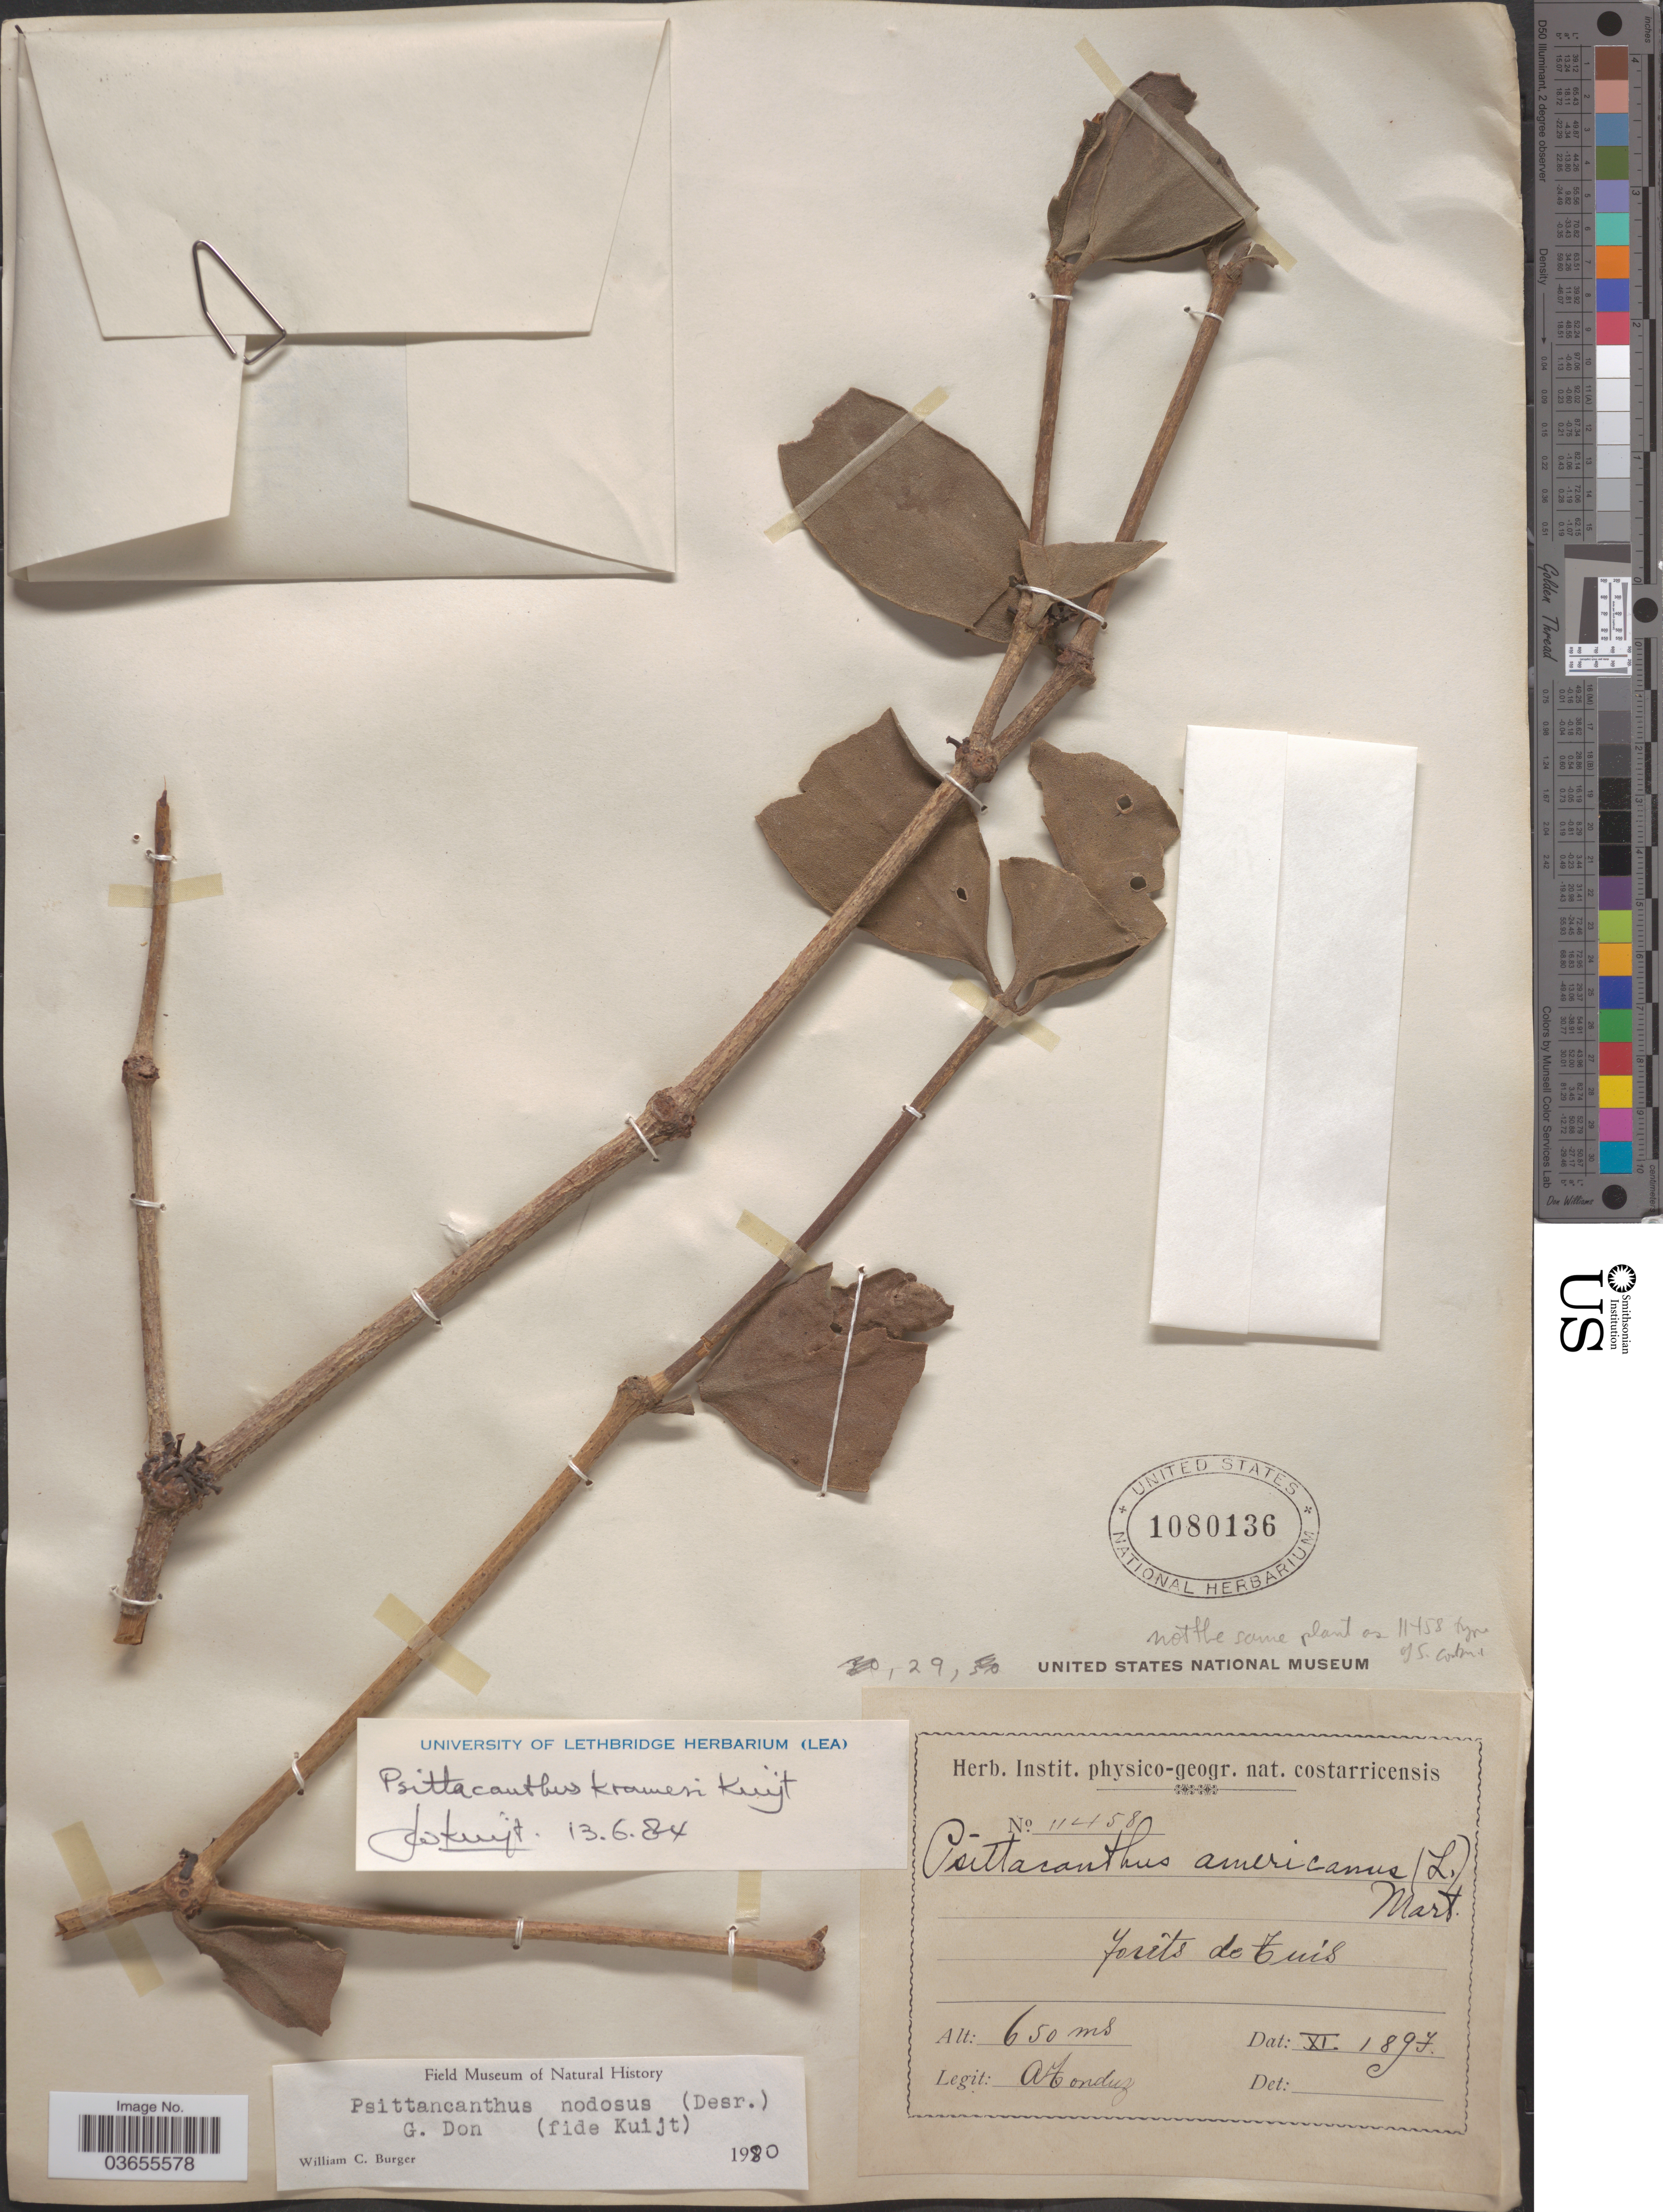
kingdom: Plantae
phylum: Tracheophyta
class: Magnoliopsida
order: Santalales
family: Loranthaceae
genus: Psittacanthus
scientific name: Psittacanthus krameri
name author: Kuijt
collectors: A. Tonduz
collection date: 1897-11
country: Costa Rica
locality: Forêts de Tuis.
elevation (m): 650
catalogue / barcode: US 1080136